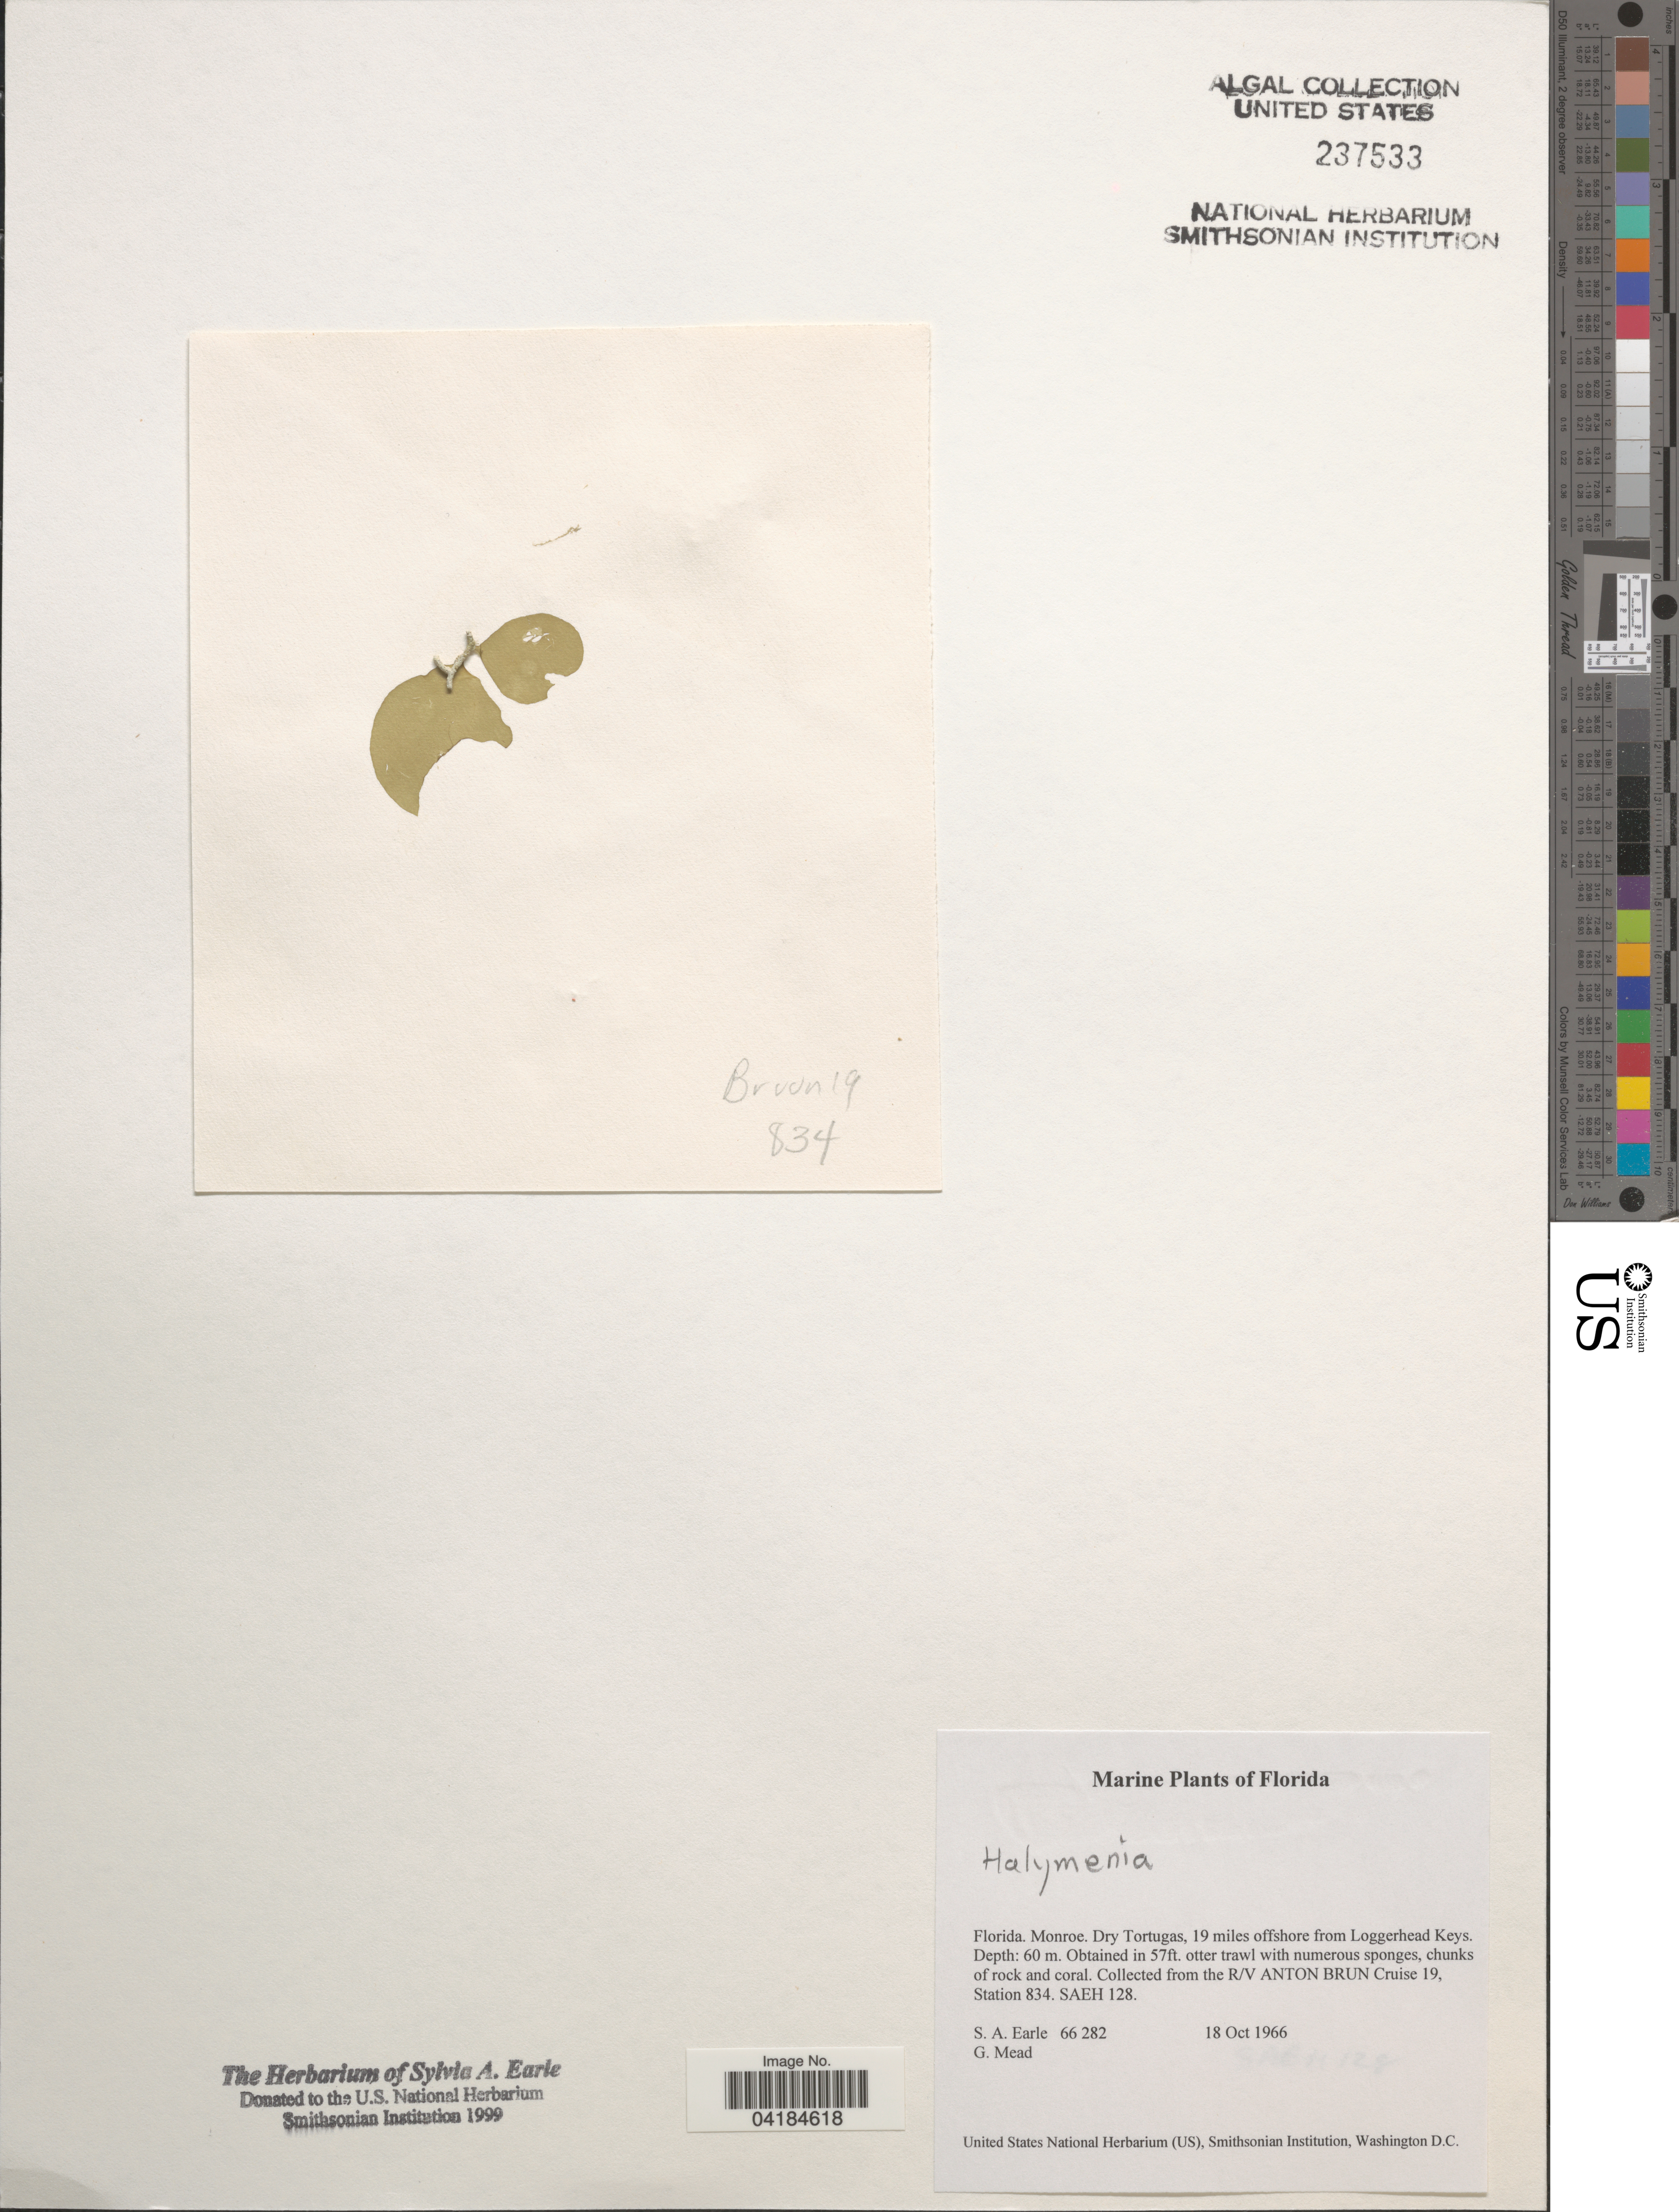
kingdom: Plantae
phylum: Rhodophyta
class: Florideophyceae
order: Halymeniales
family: Halymeniaceae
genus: Halymenia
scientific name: Halymenia sp.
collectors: S. A. Earle & G. Mead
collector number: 66282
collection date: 1966-10-18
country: United States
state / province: Florida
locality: Monroe. Dry Tortugas, 19 miles offshore from Loggerhead Keys. The R/V ANTON BRUN Cruise 19, Station 834. SAEH 132.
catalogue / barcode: US 237533